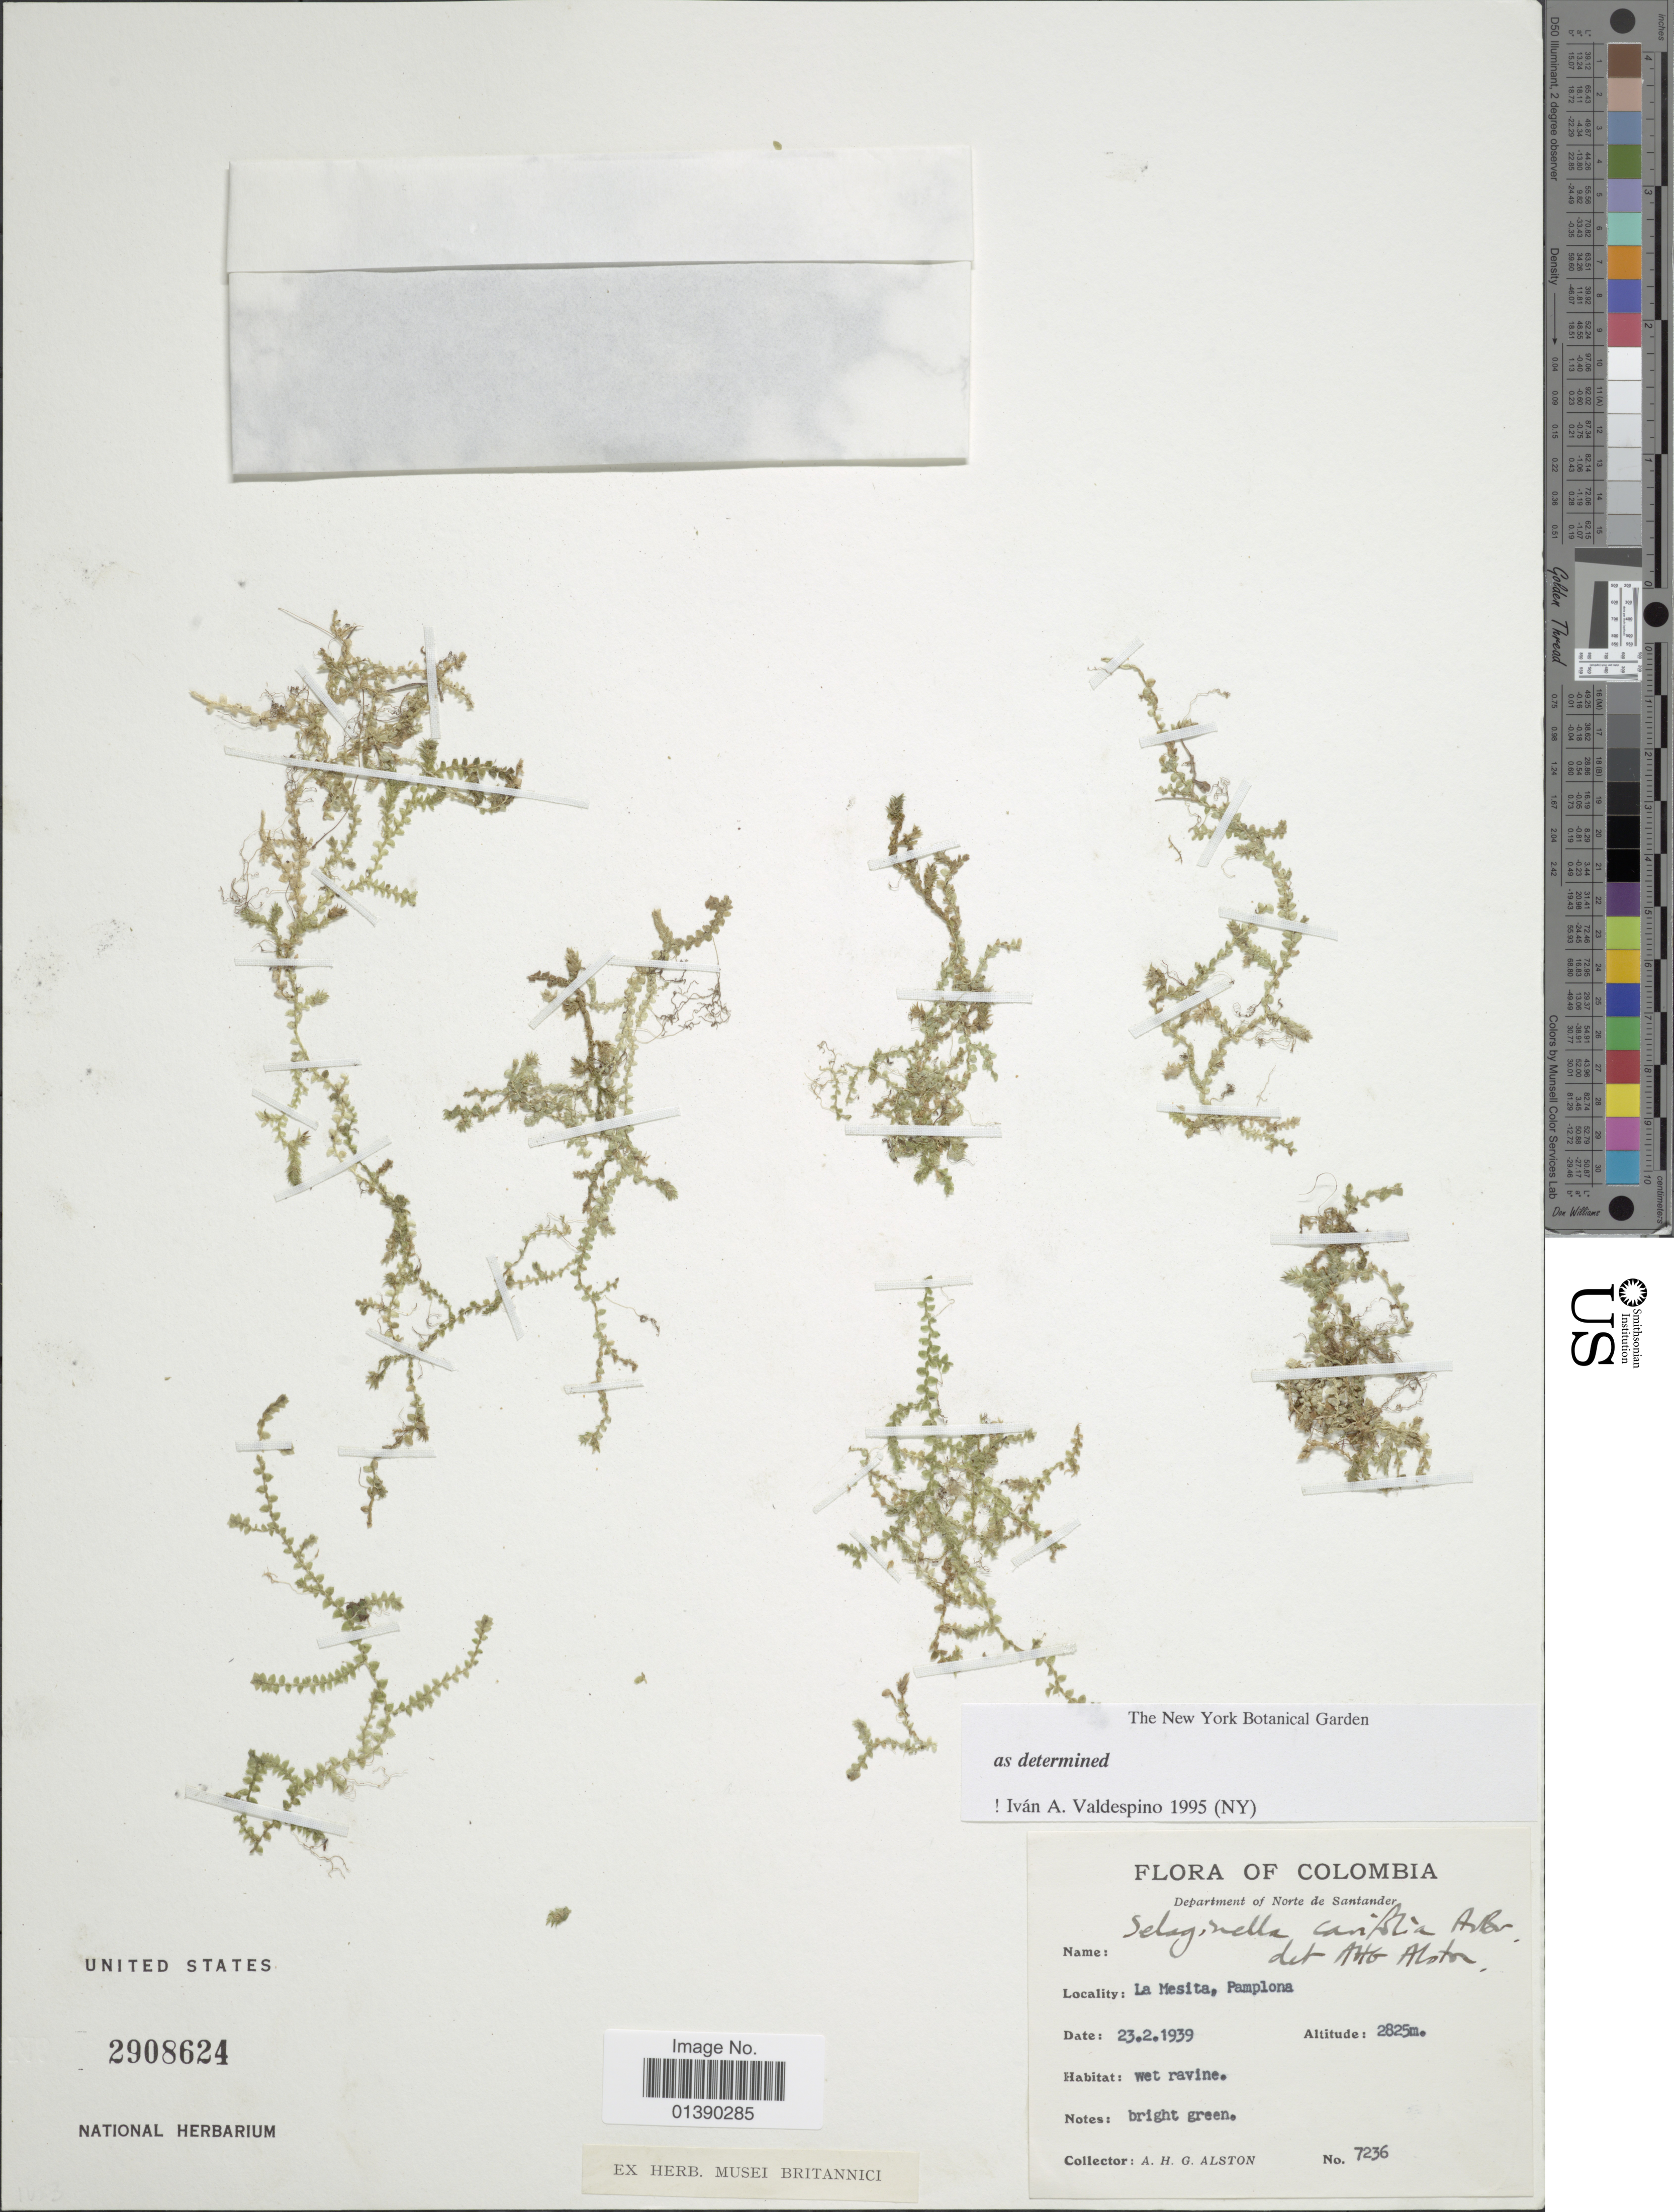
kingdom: Plantae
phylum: Tracheophyta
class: Lycopodiopsida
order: Selaginellales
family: Selaginellaceae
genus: Selaginella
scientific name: Selaginella cavifolia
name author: A. Braun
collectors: A. H. Alston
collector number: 7236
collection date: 1939-02-23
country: Colombia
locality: La Mesita, Pamplona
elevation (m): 2825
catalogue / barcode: US 2908624